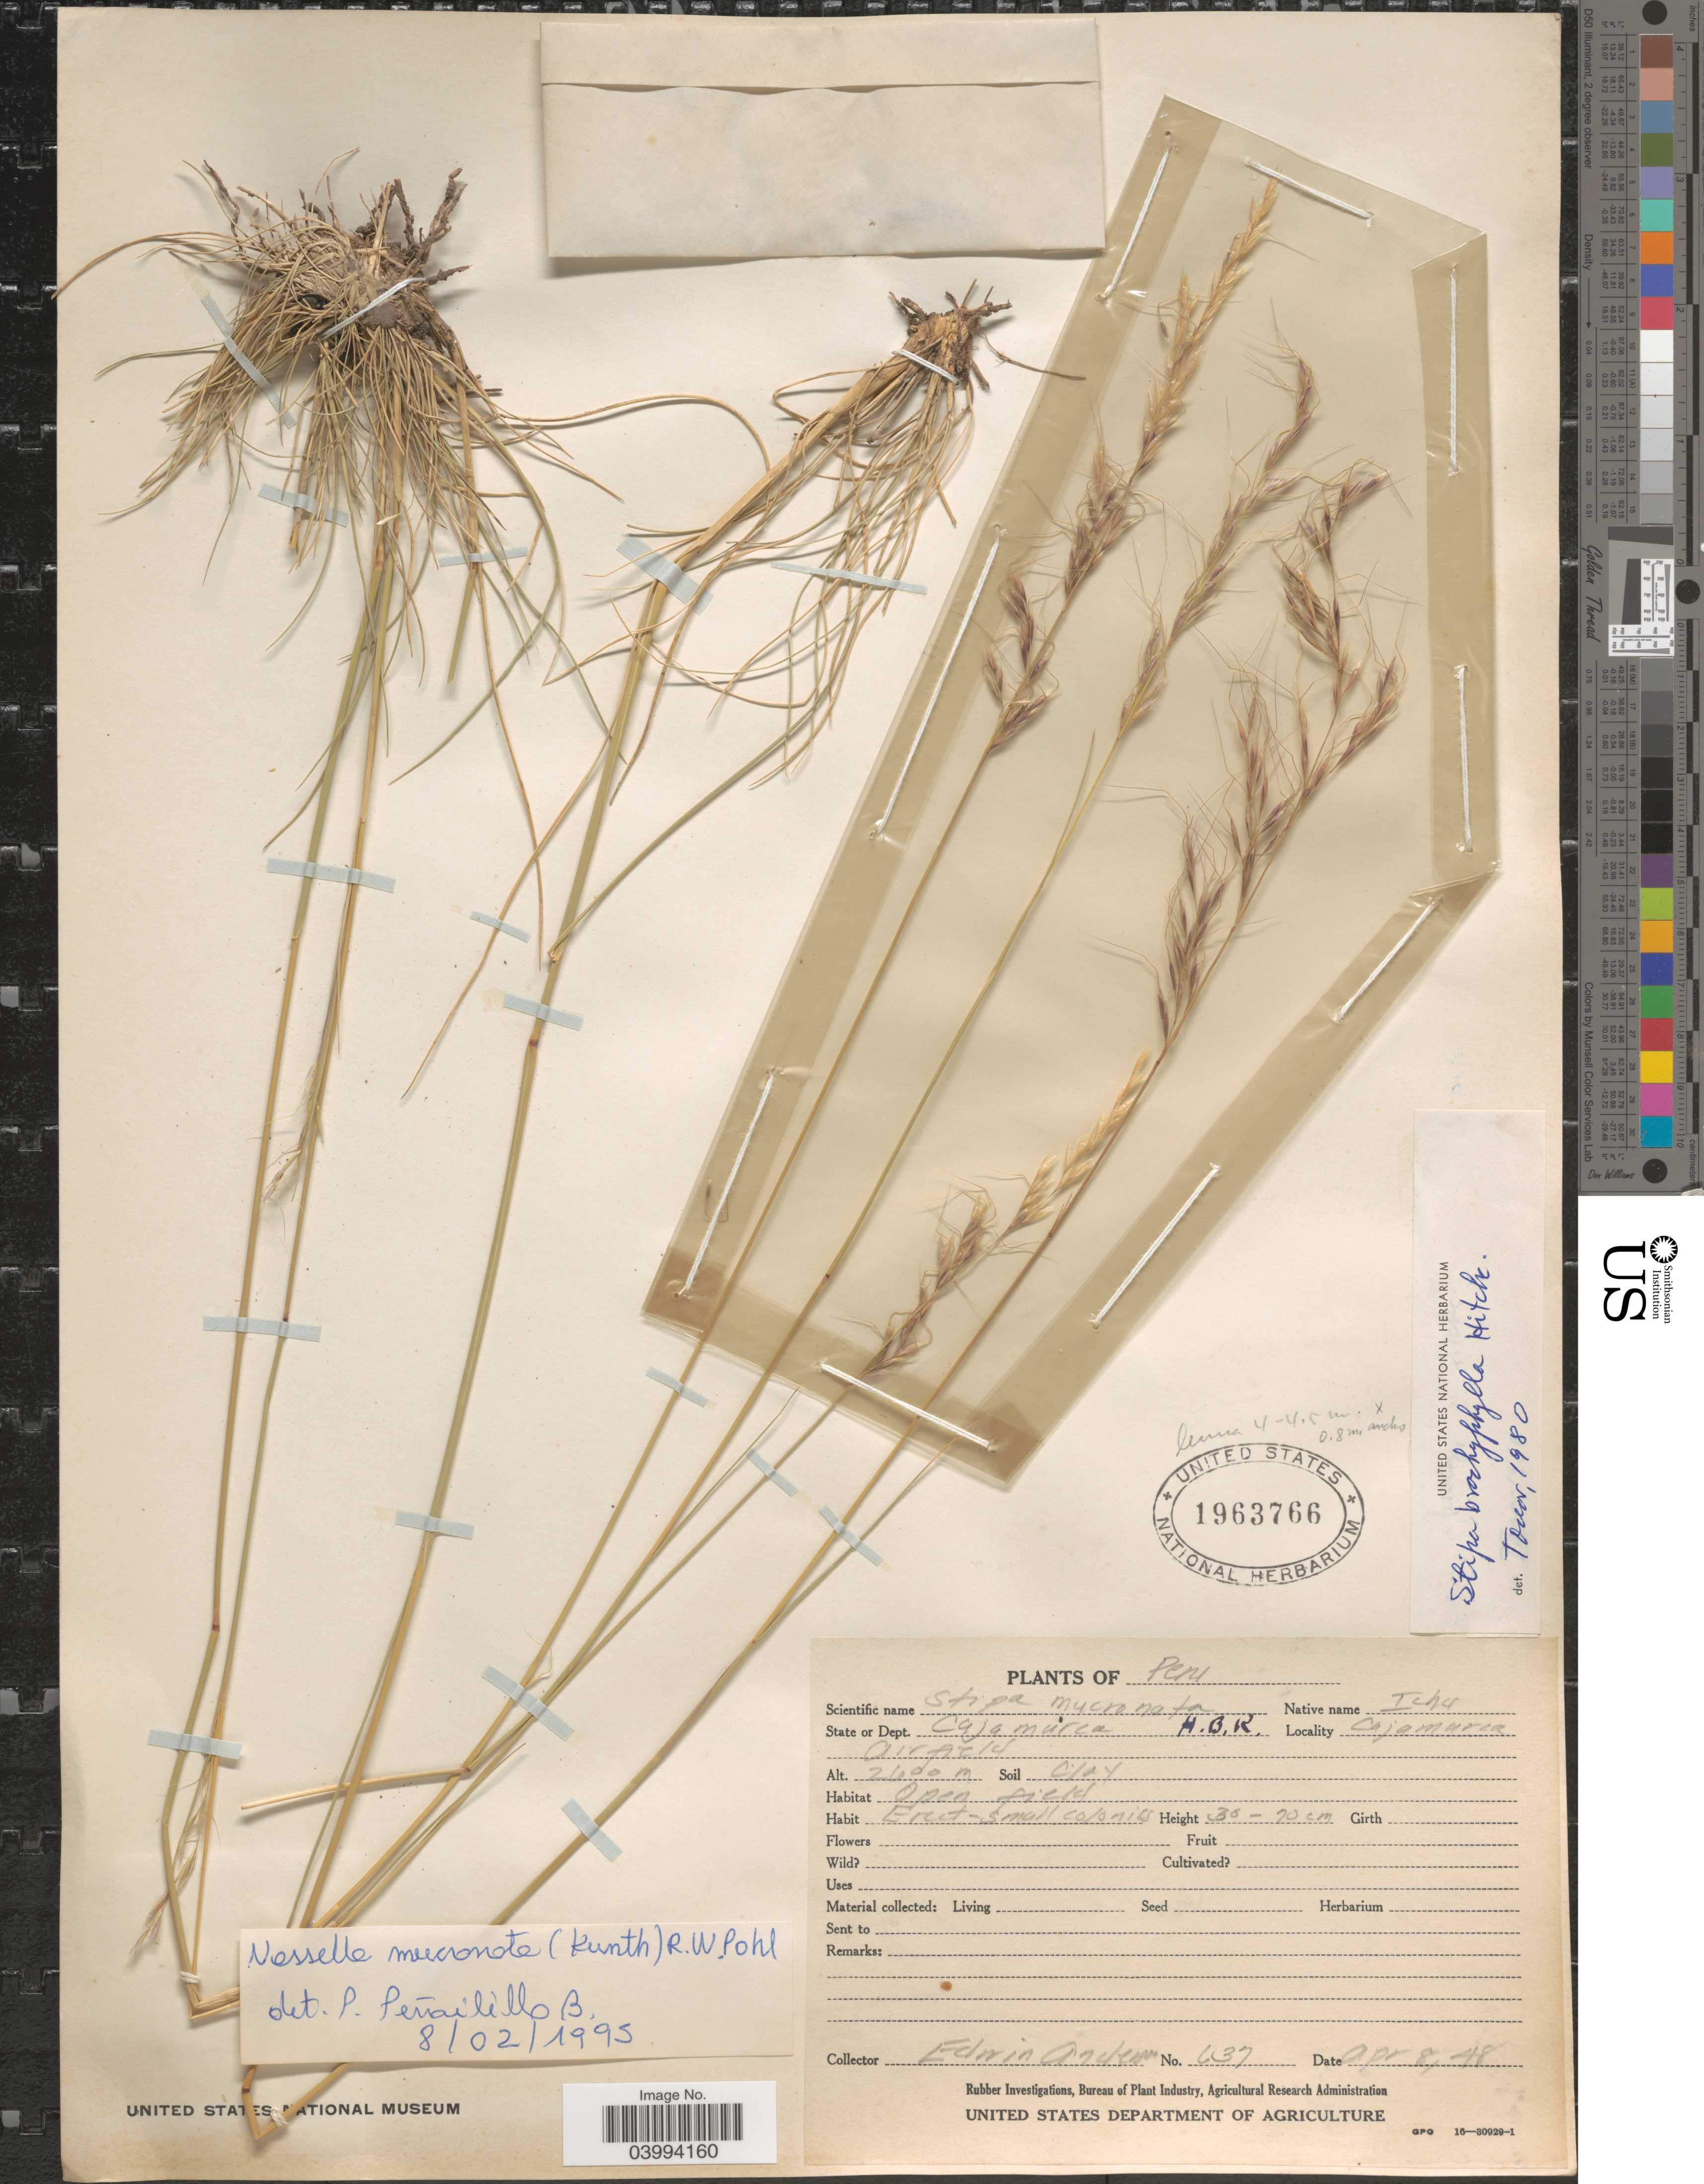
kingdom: Plantae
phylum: Tracheophyta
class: Liliopsida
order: Poales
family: Poaceae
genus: Nassella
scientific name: Nassella mucronata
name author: (Kunth) R.W. Pohl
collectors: E. Anderson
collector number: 637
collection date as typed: Transcribed d/m/y: 8/4/48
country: Peru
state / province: Cajamarca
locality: State or Dept. Cajamarca. Cajamarca Airfield.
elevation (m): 2600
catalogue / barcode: US 1963766